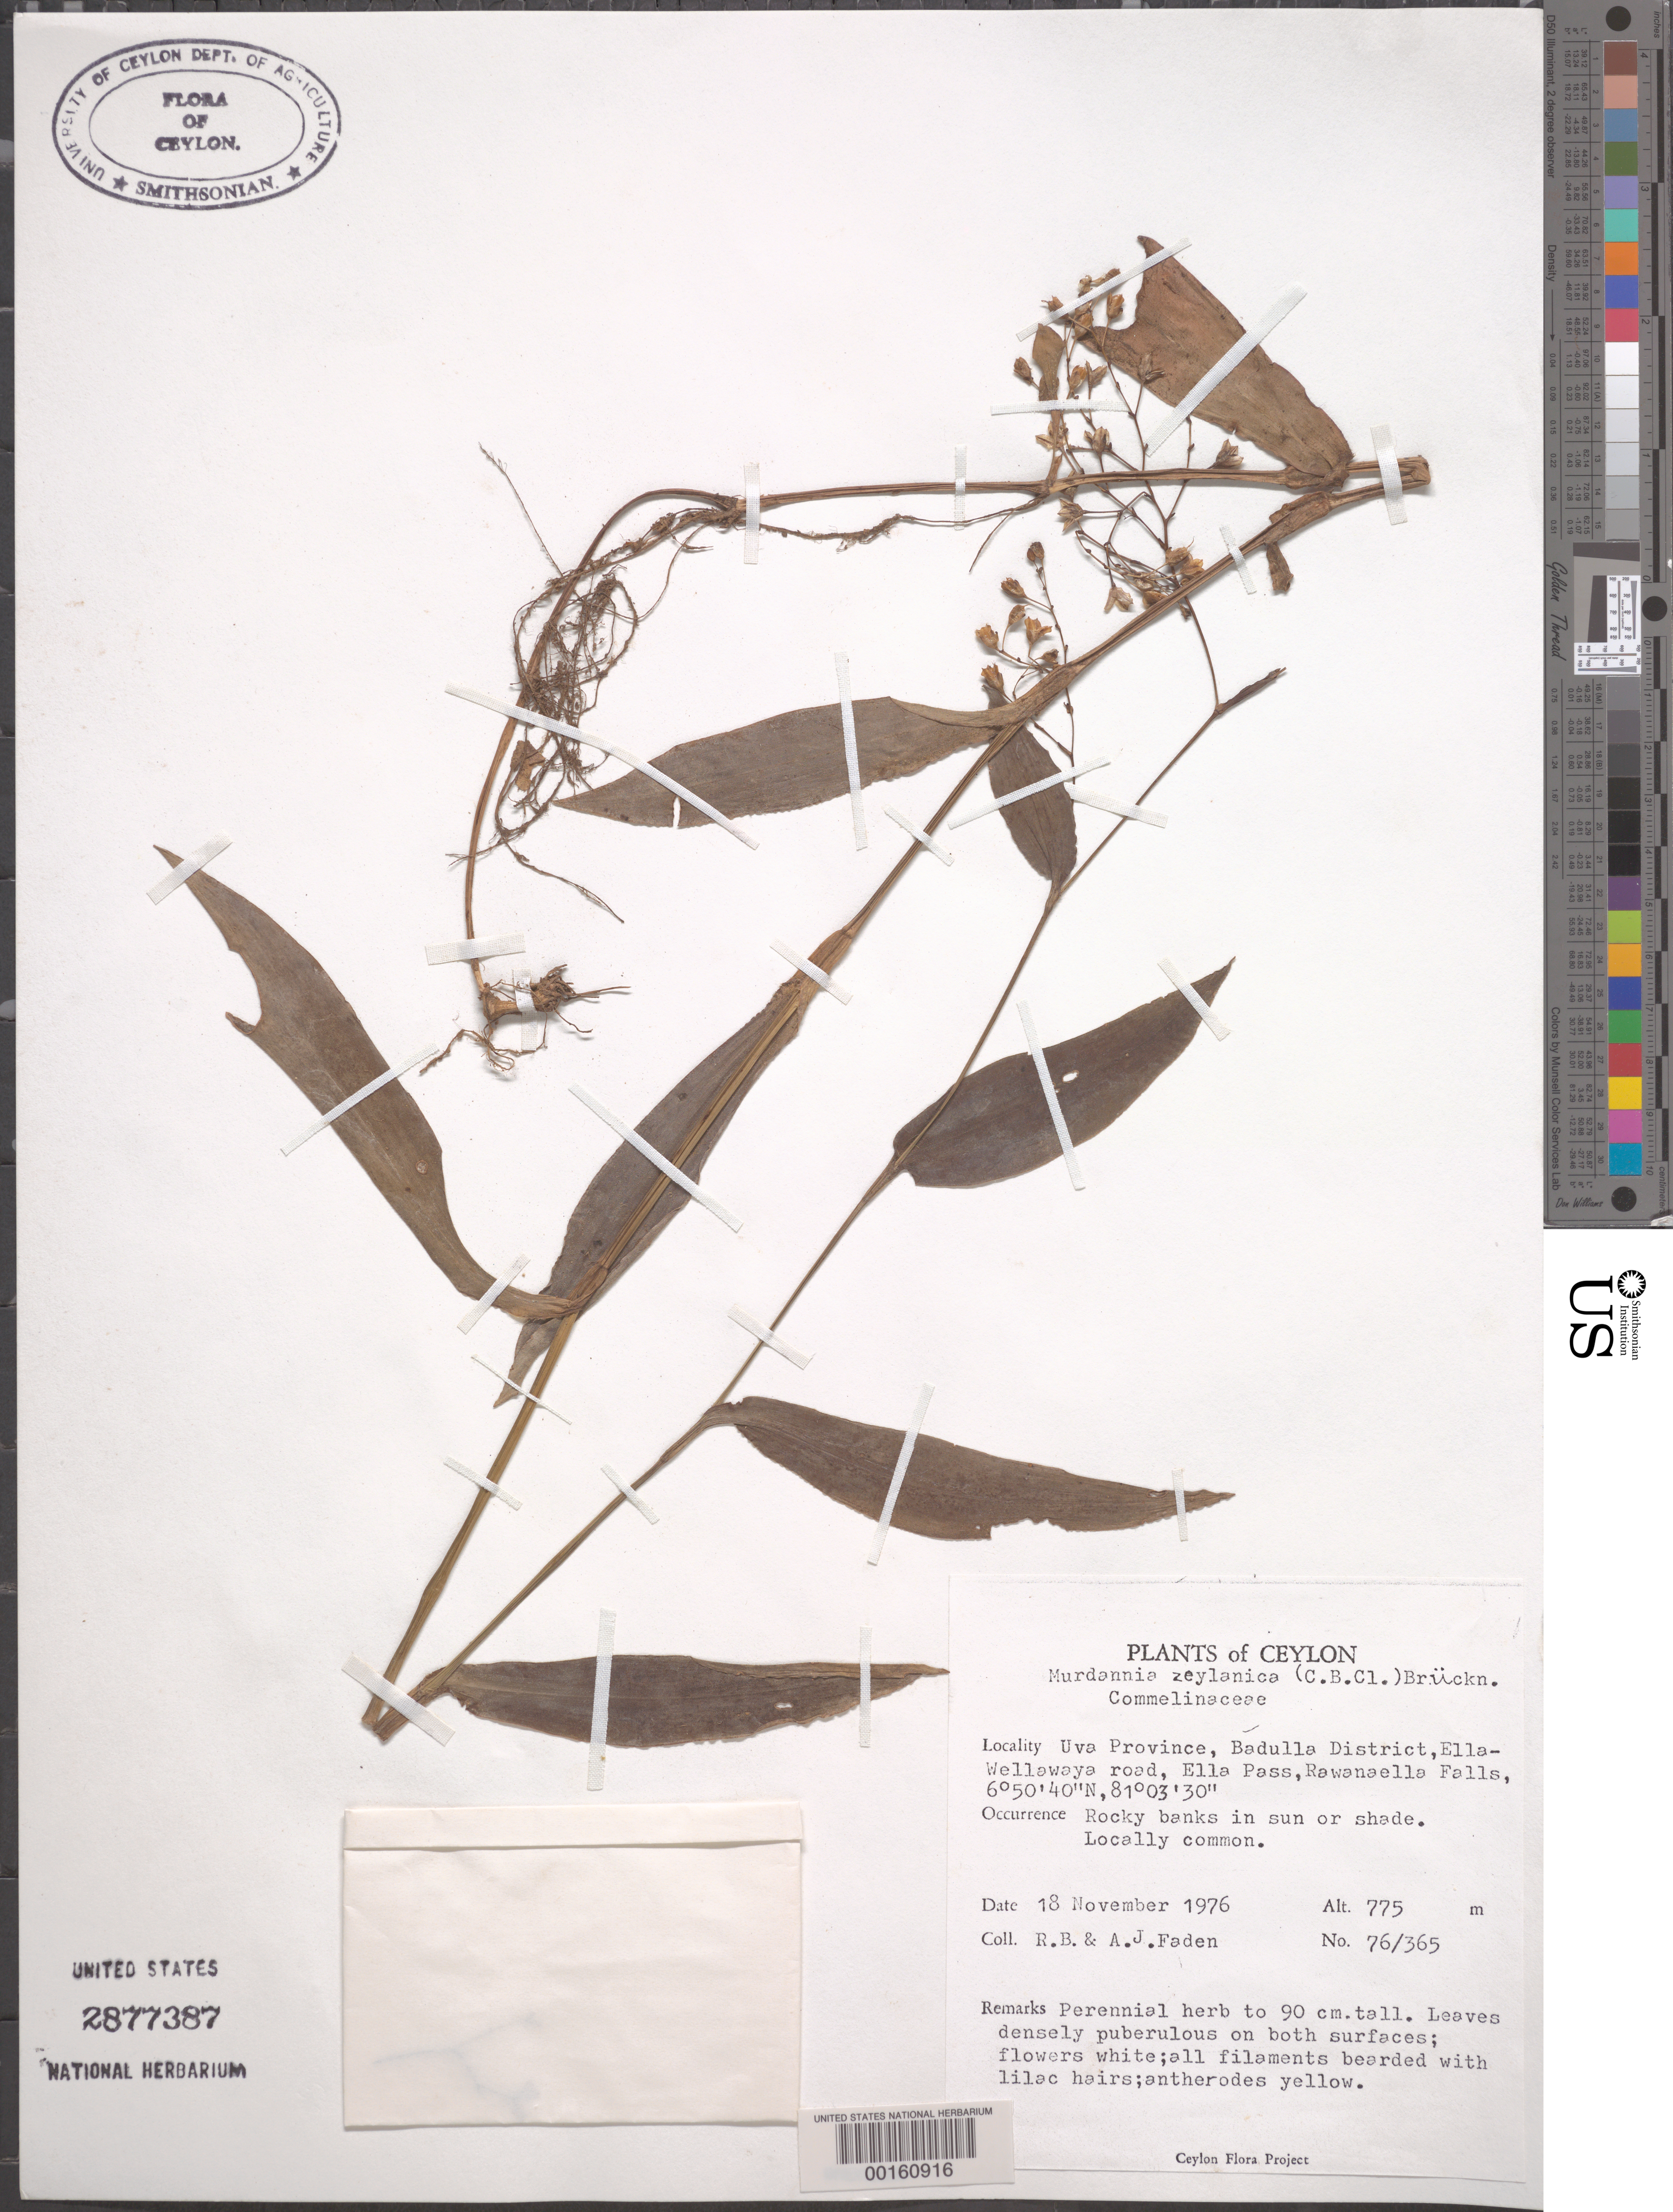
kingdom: Plantae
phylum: Tracheophyta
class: Liliopsida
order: Commelinales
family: Commelinaceae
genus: Murdannia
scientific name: Murdannia zeylanica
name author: (C.B. Clarke) G. Brückn.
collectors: R. B. Faden & A. J. Faden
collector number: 76/365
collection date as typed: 18 Nov 1976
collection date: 1976-11-18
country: Sri Lanka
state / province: Uva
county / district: Badulla Dist.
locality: Ella pass, rawanaella falls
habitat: Rocky banks, sun or shade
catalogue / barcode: US 2877387